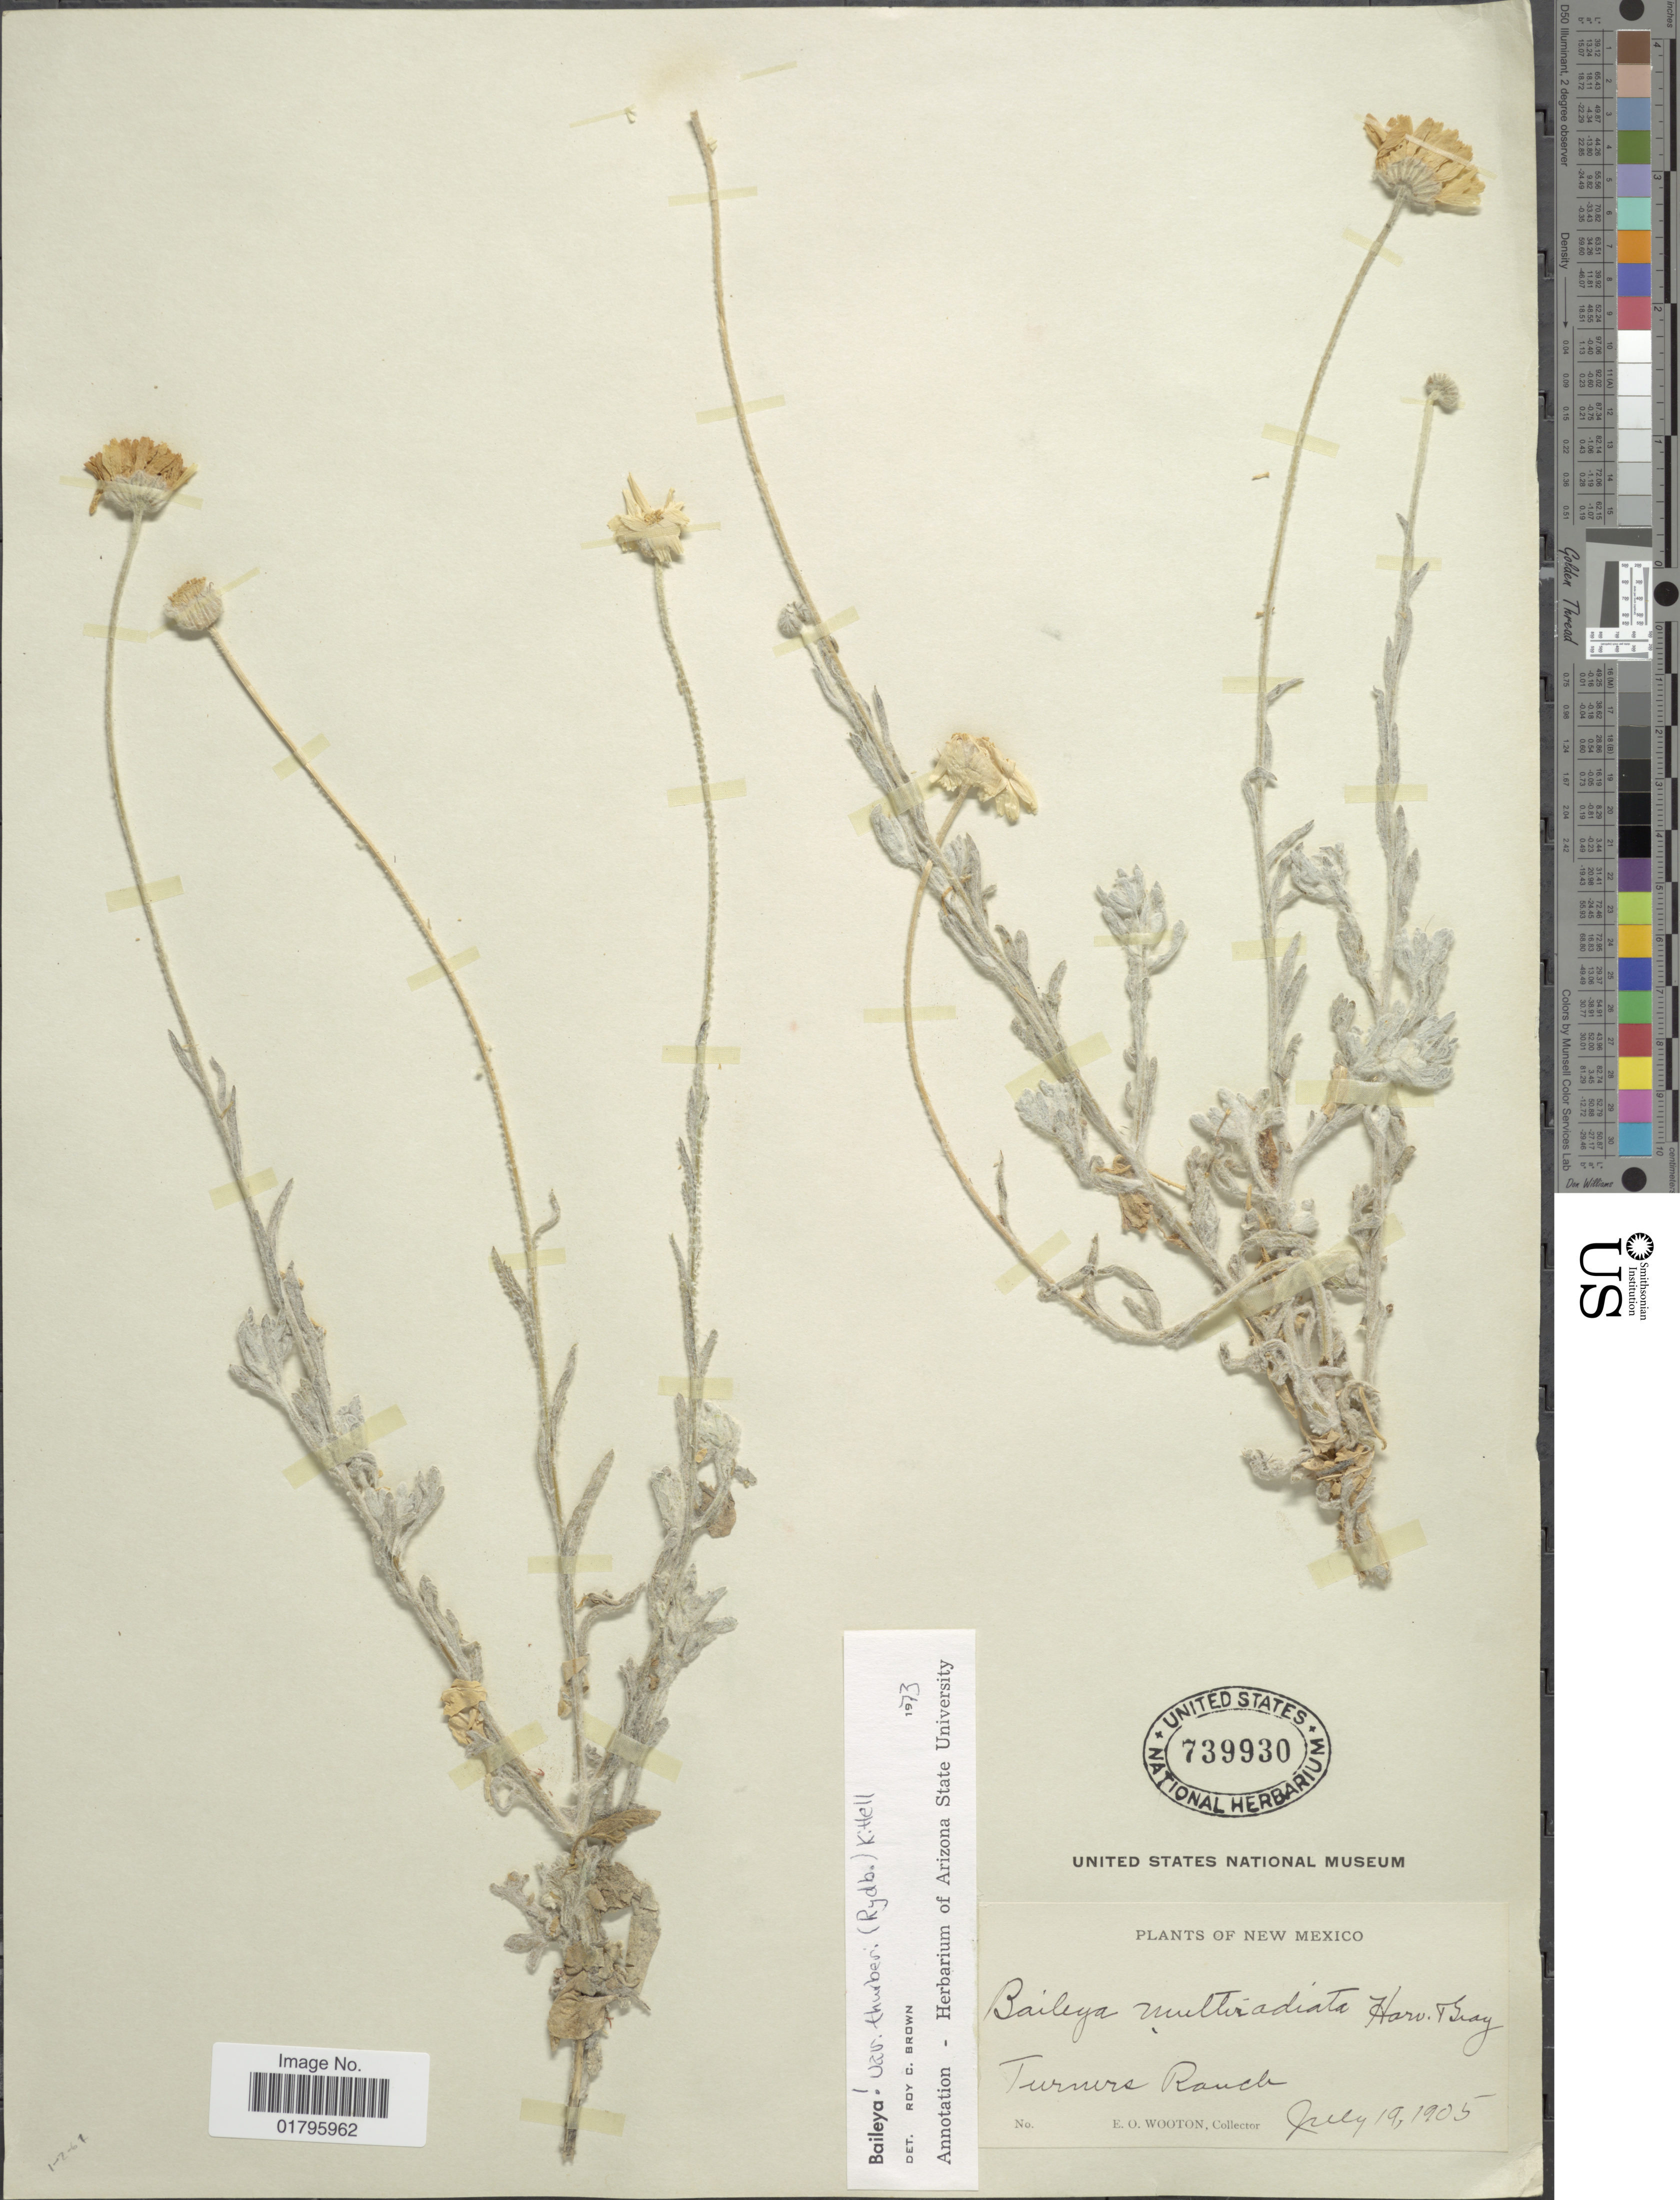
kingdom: Plantae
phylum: Tracheophyta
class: Magnoliopsida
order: Asterales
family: Asteraceae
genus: Baileya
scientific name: Baileya multiradiata var. thurberi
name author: (Rydb.) Kittell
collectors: E. O. Wooton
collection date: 1905-07-19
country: United States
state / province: New Mexico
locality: Turner's Ranch.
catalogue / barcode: US 739930